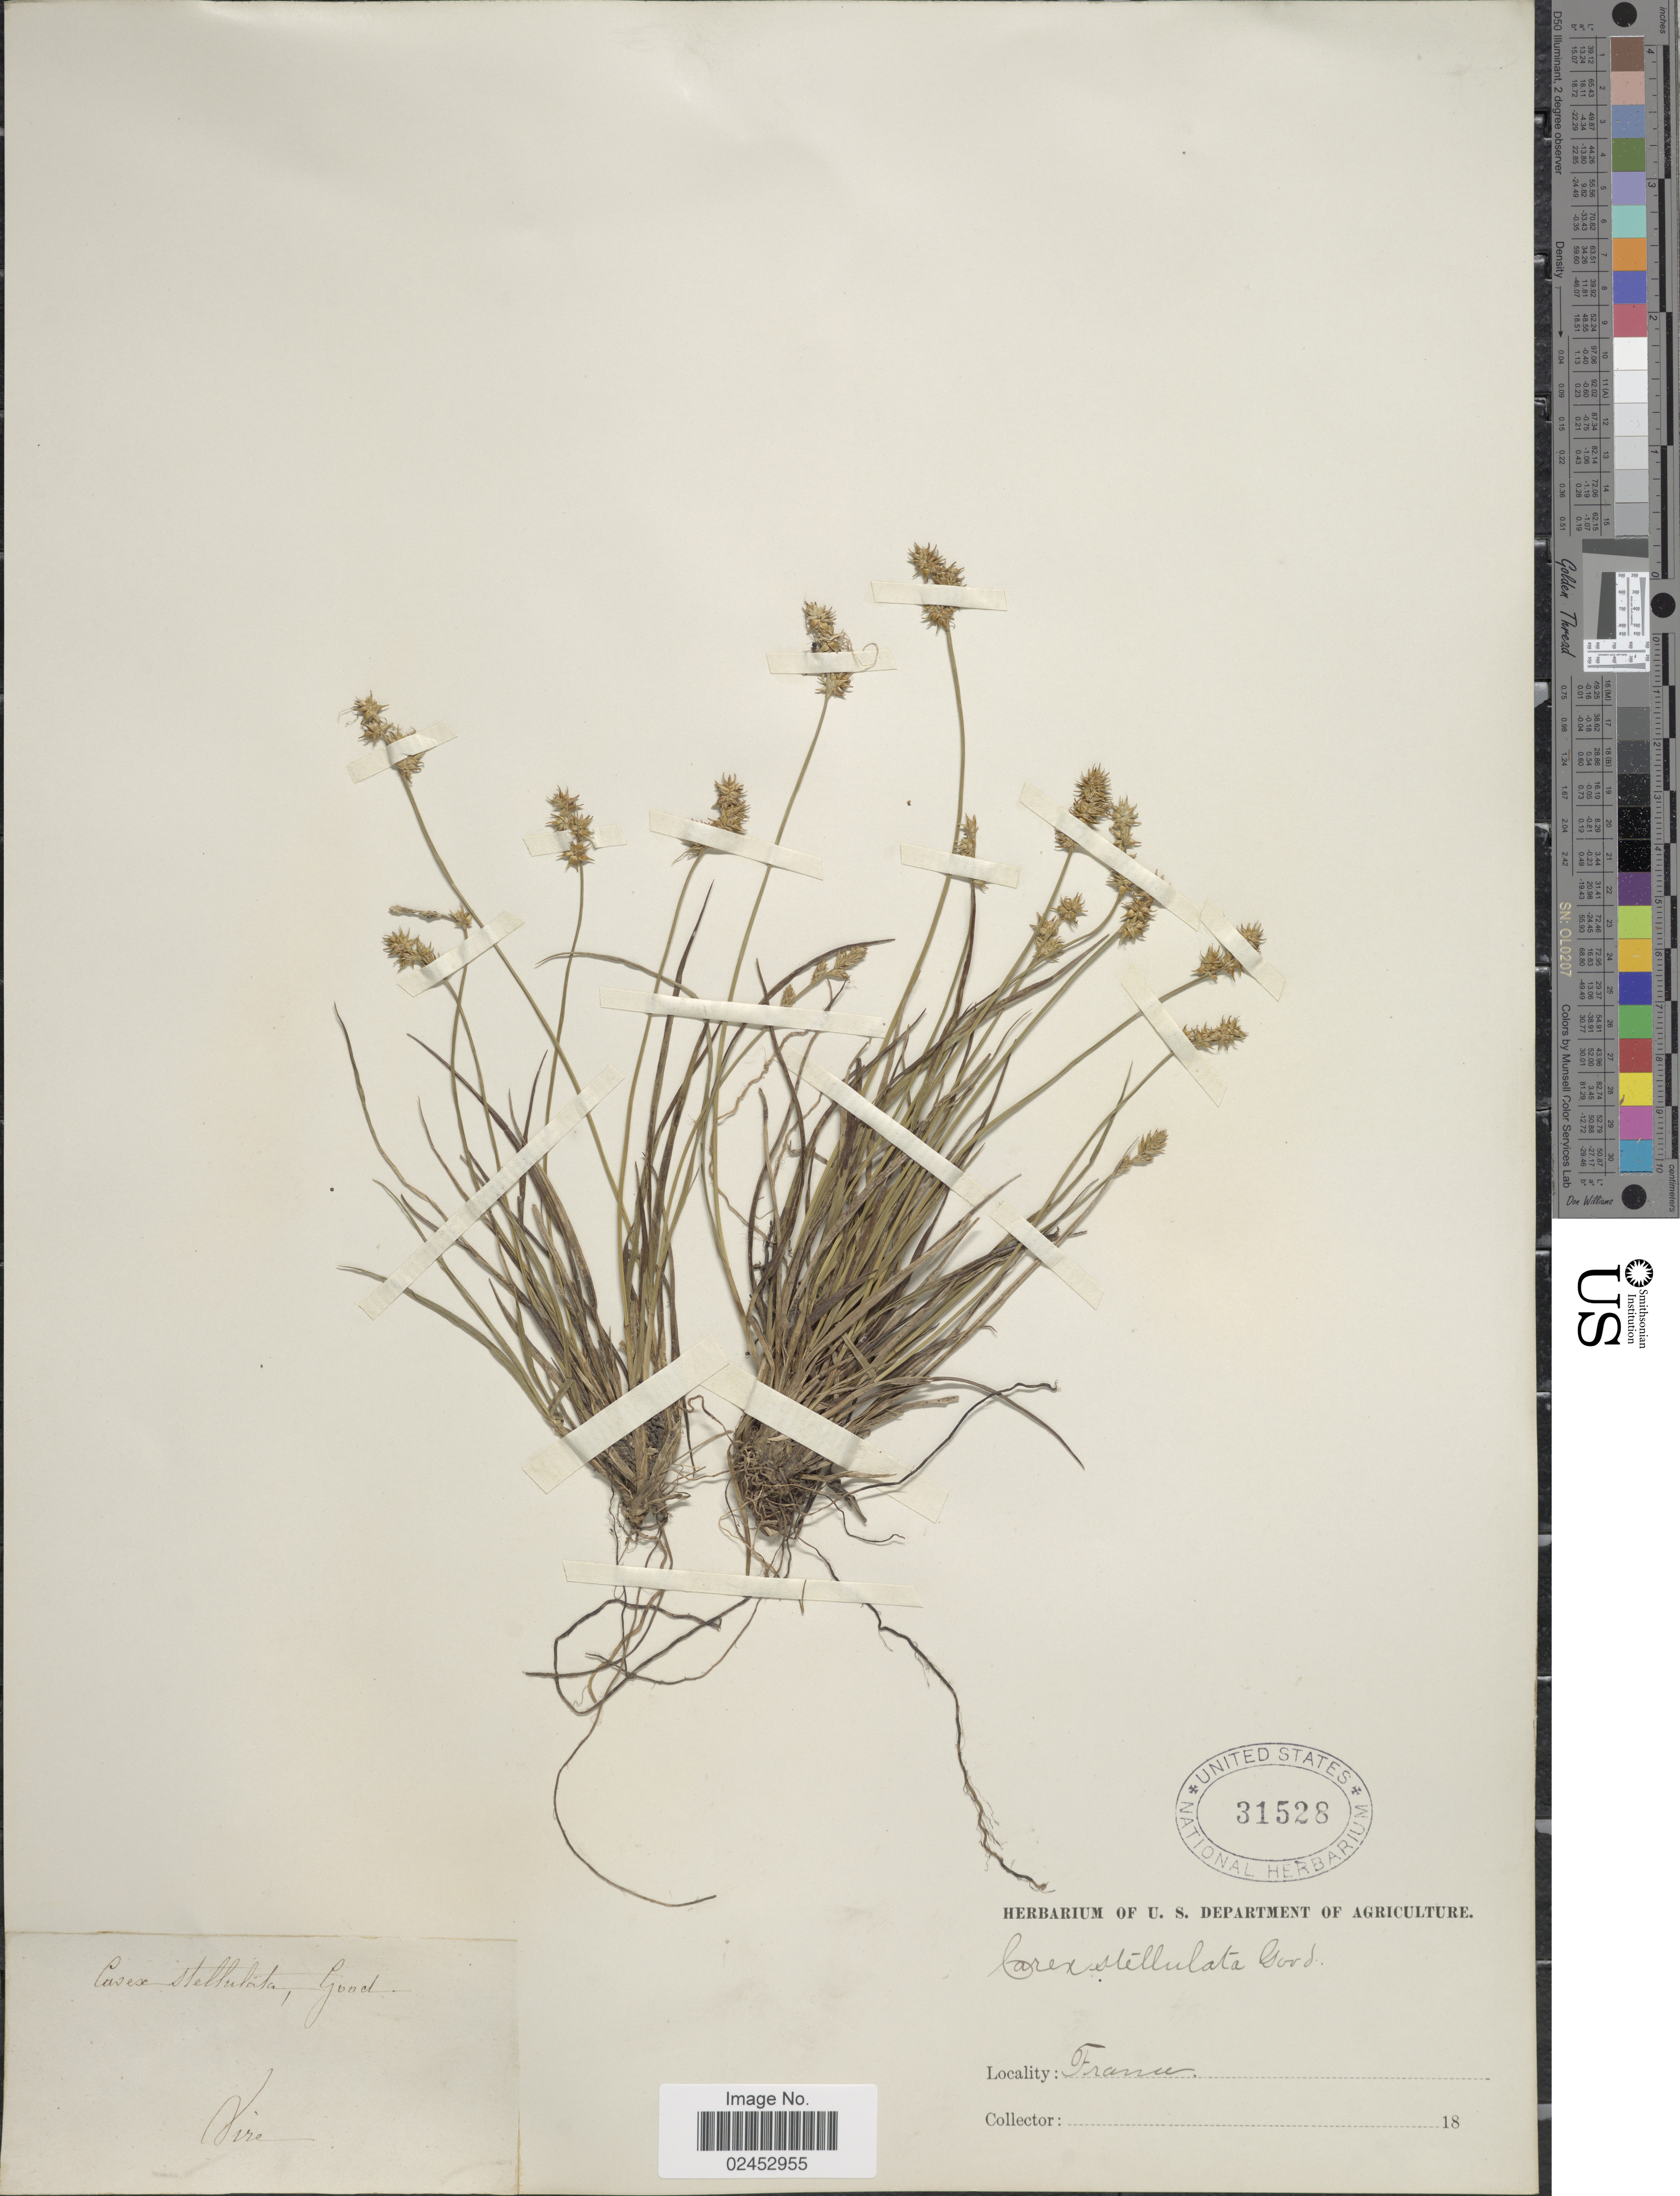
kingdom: Plantae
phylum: Tracheophyta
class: Liliopsida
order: Poales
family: Cyperaceae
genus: Carex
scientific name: Carex echinata subsp. echinata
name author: Murray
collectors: Facchini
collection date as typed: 18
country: France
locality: Vire [interpreted]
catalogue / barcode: US 31528